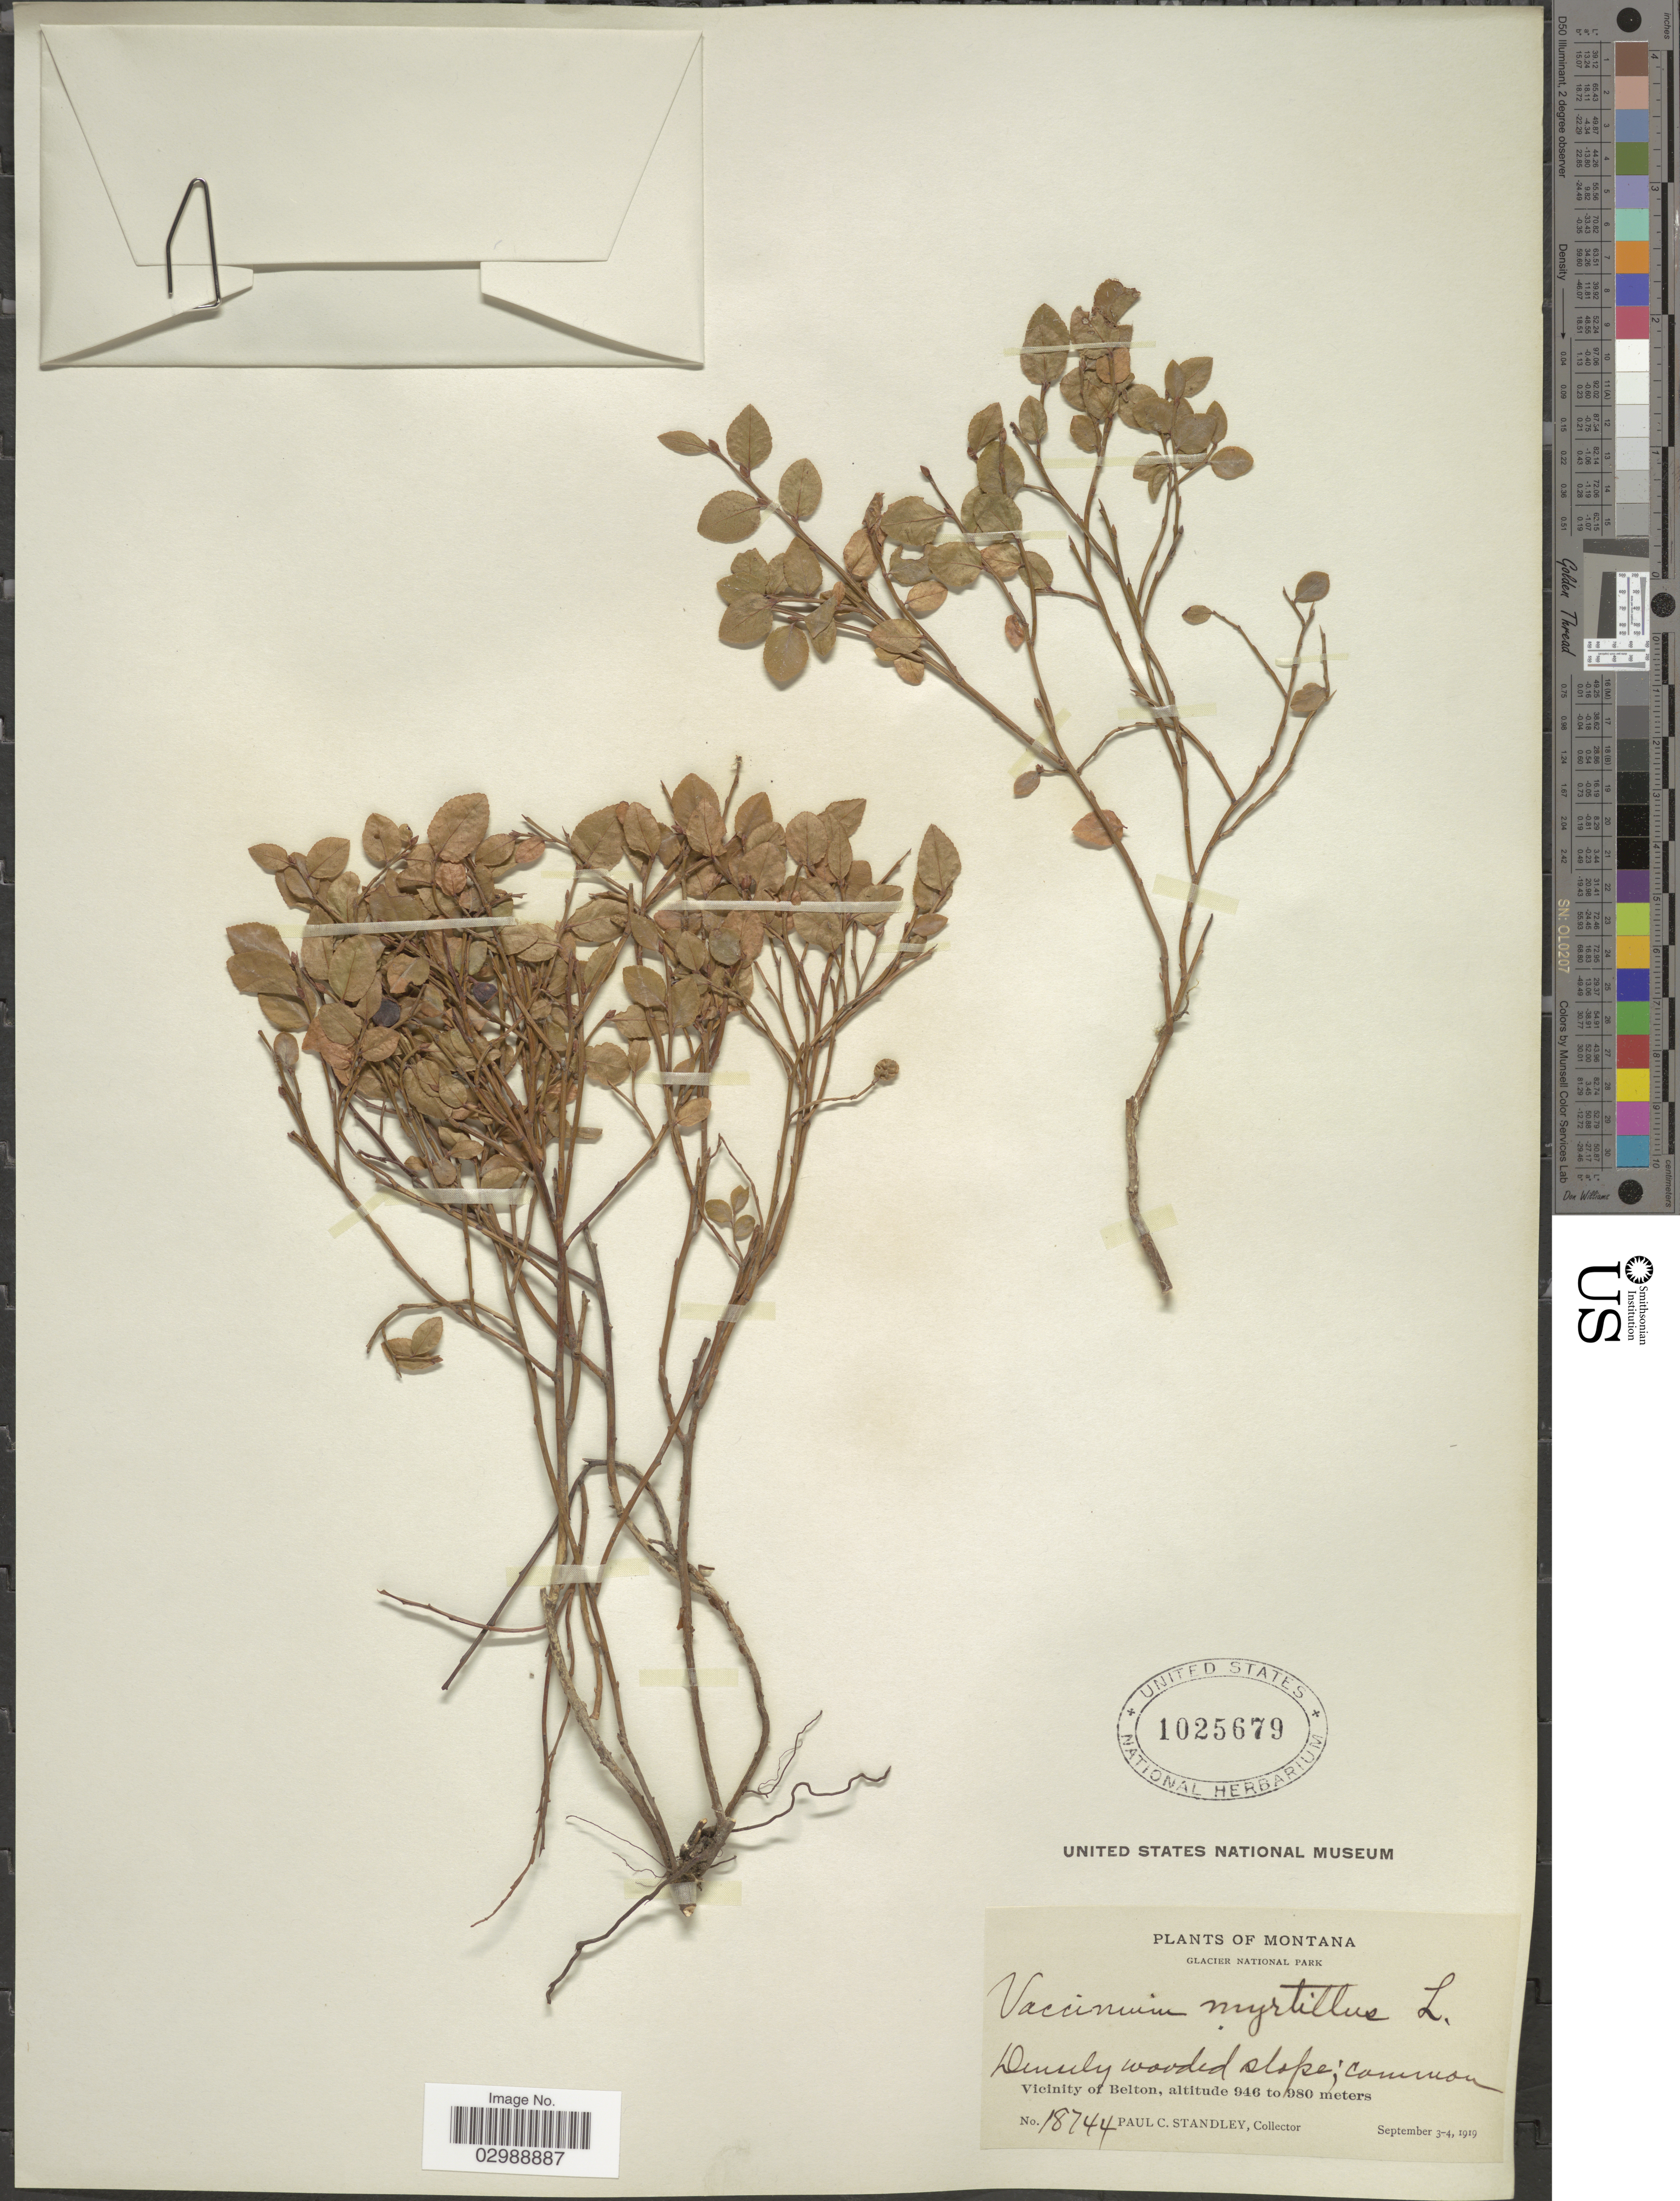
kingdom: Plantae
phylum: Tracheophyta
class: Magnoliopsida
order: Ericales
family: Ericaceae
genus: Vaccinium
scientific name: Vaccinium oreophilum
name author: Rydb.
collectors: P. C. Standley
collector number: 18744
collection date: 1919-09-03/1919-09-04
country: United States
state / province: Montana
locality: Glacier National Park. Vicinity of Belton.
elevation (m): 946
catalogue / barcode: US 1025679